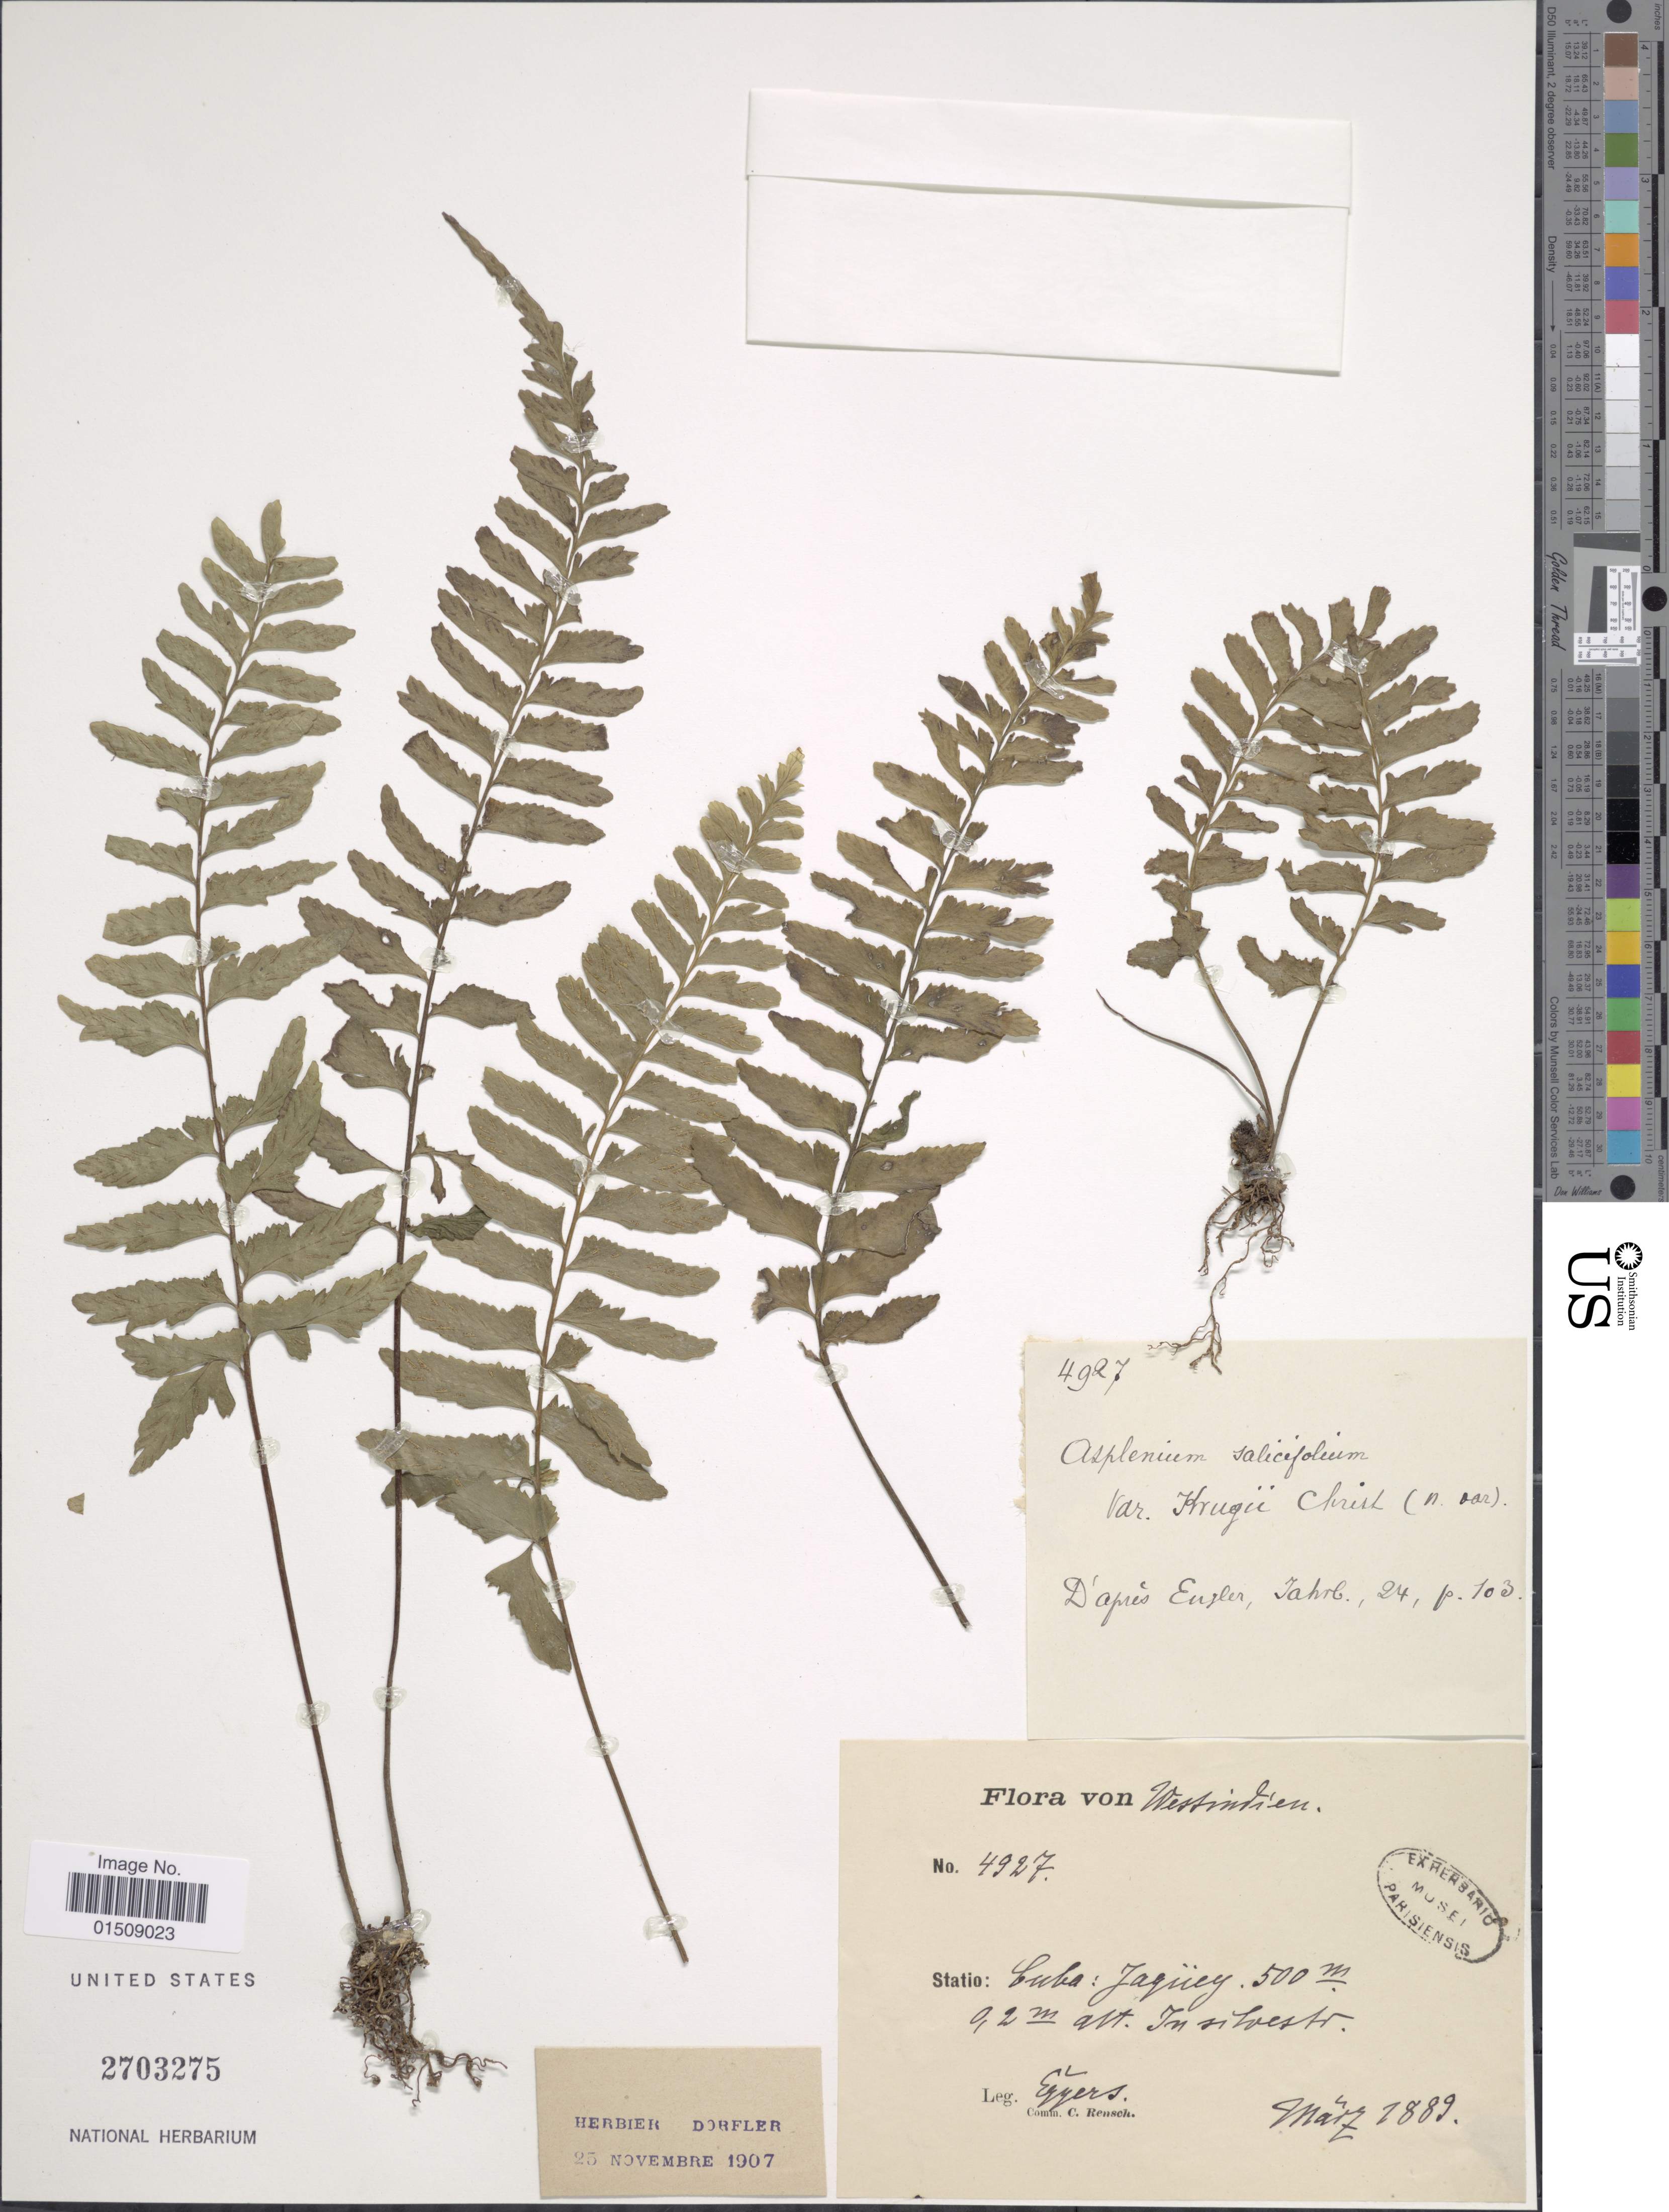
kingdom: Plantae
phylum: Tracheophyta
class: Polypodiopsida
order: Polypodiales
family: Aspleniaceae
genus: Asplenium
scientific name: Asplenium laetum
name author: Sw.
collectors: -. Eggers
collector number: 4927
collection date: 1889-03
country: Cuba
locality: Westindies, Cuba: Jagüey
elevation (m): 500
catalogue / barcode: US 2703275